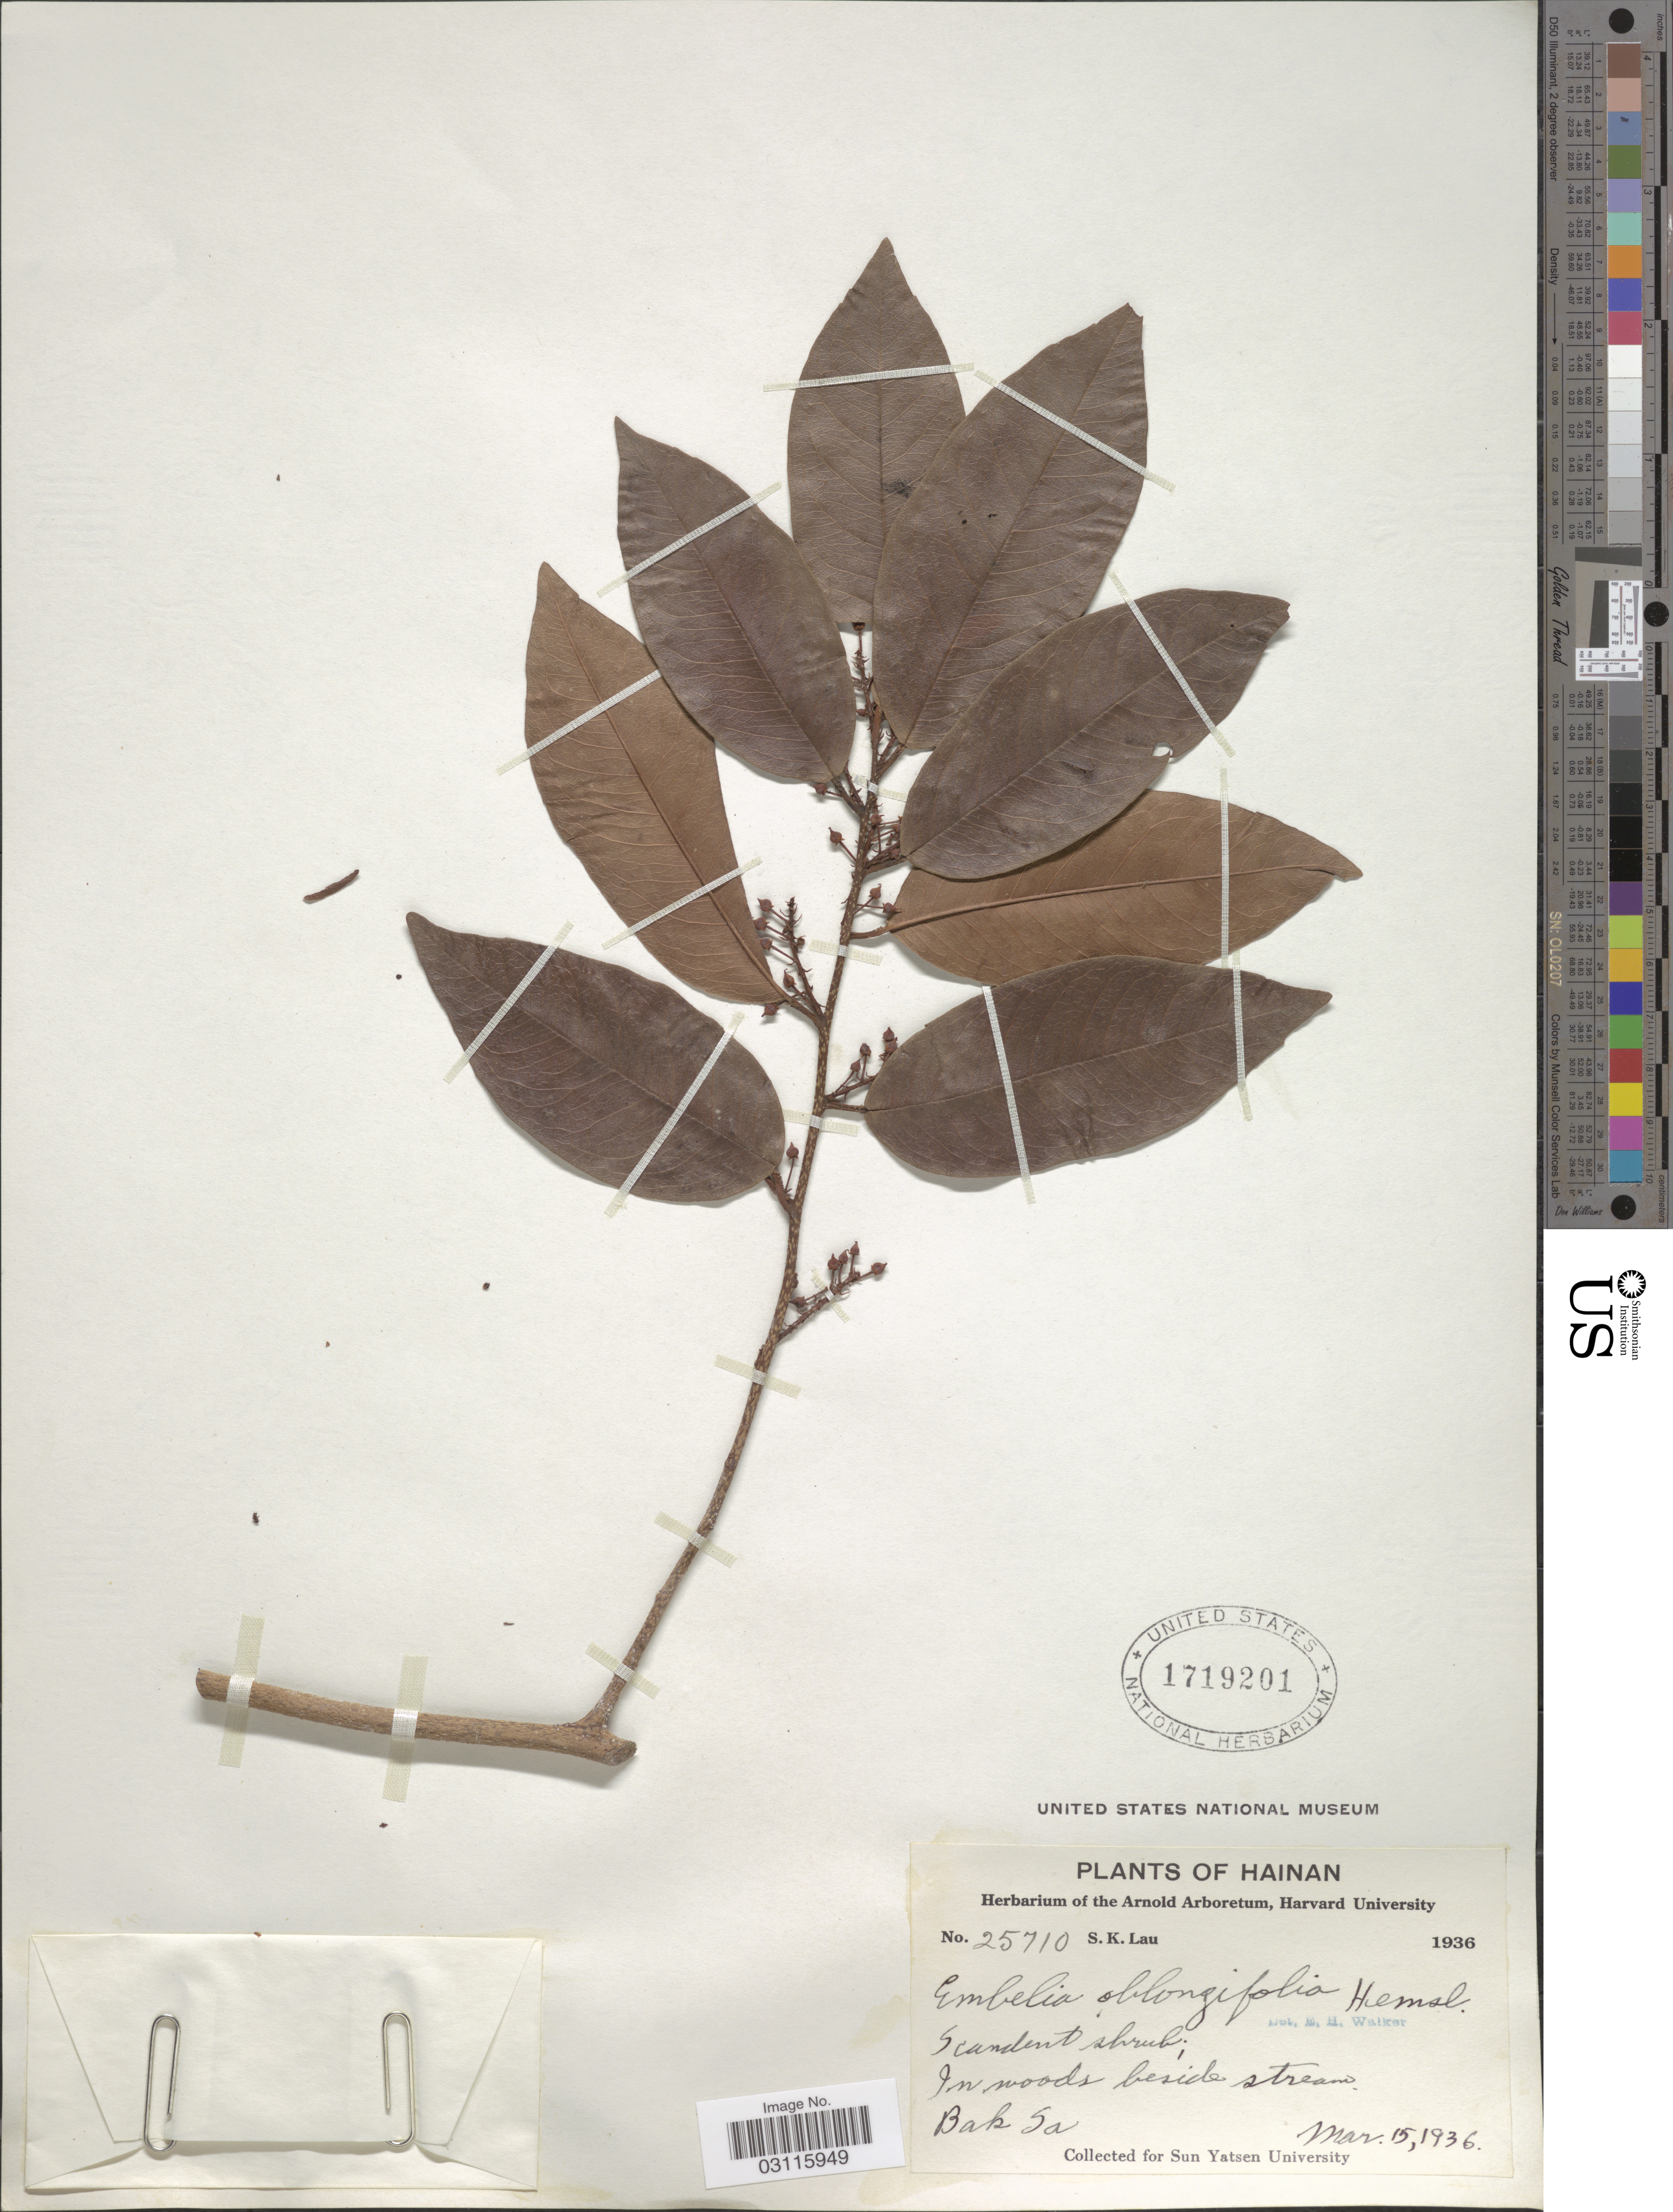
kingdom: Plantae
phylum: Tracheophyta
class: Magnoliopsida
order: Ericales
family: Primulaceae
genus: Embelia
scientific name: Embelia oblongifolia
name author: Hemsl.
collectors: S. K. Lau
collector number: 25710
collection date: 1936-03-15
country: China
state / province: Hainan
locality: In woods beside stream, Bak Sa.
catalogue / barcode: US 1719201